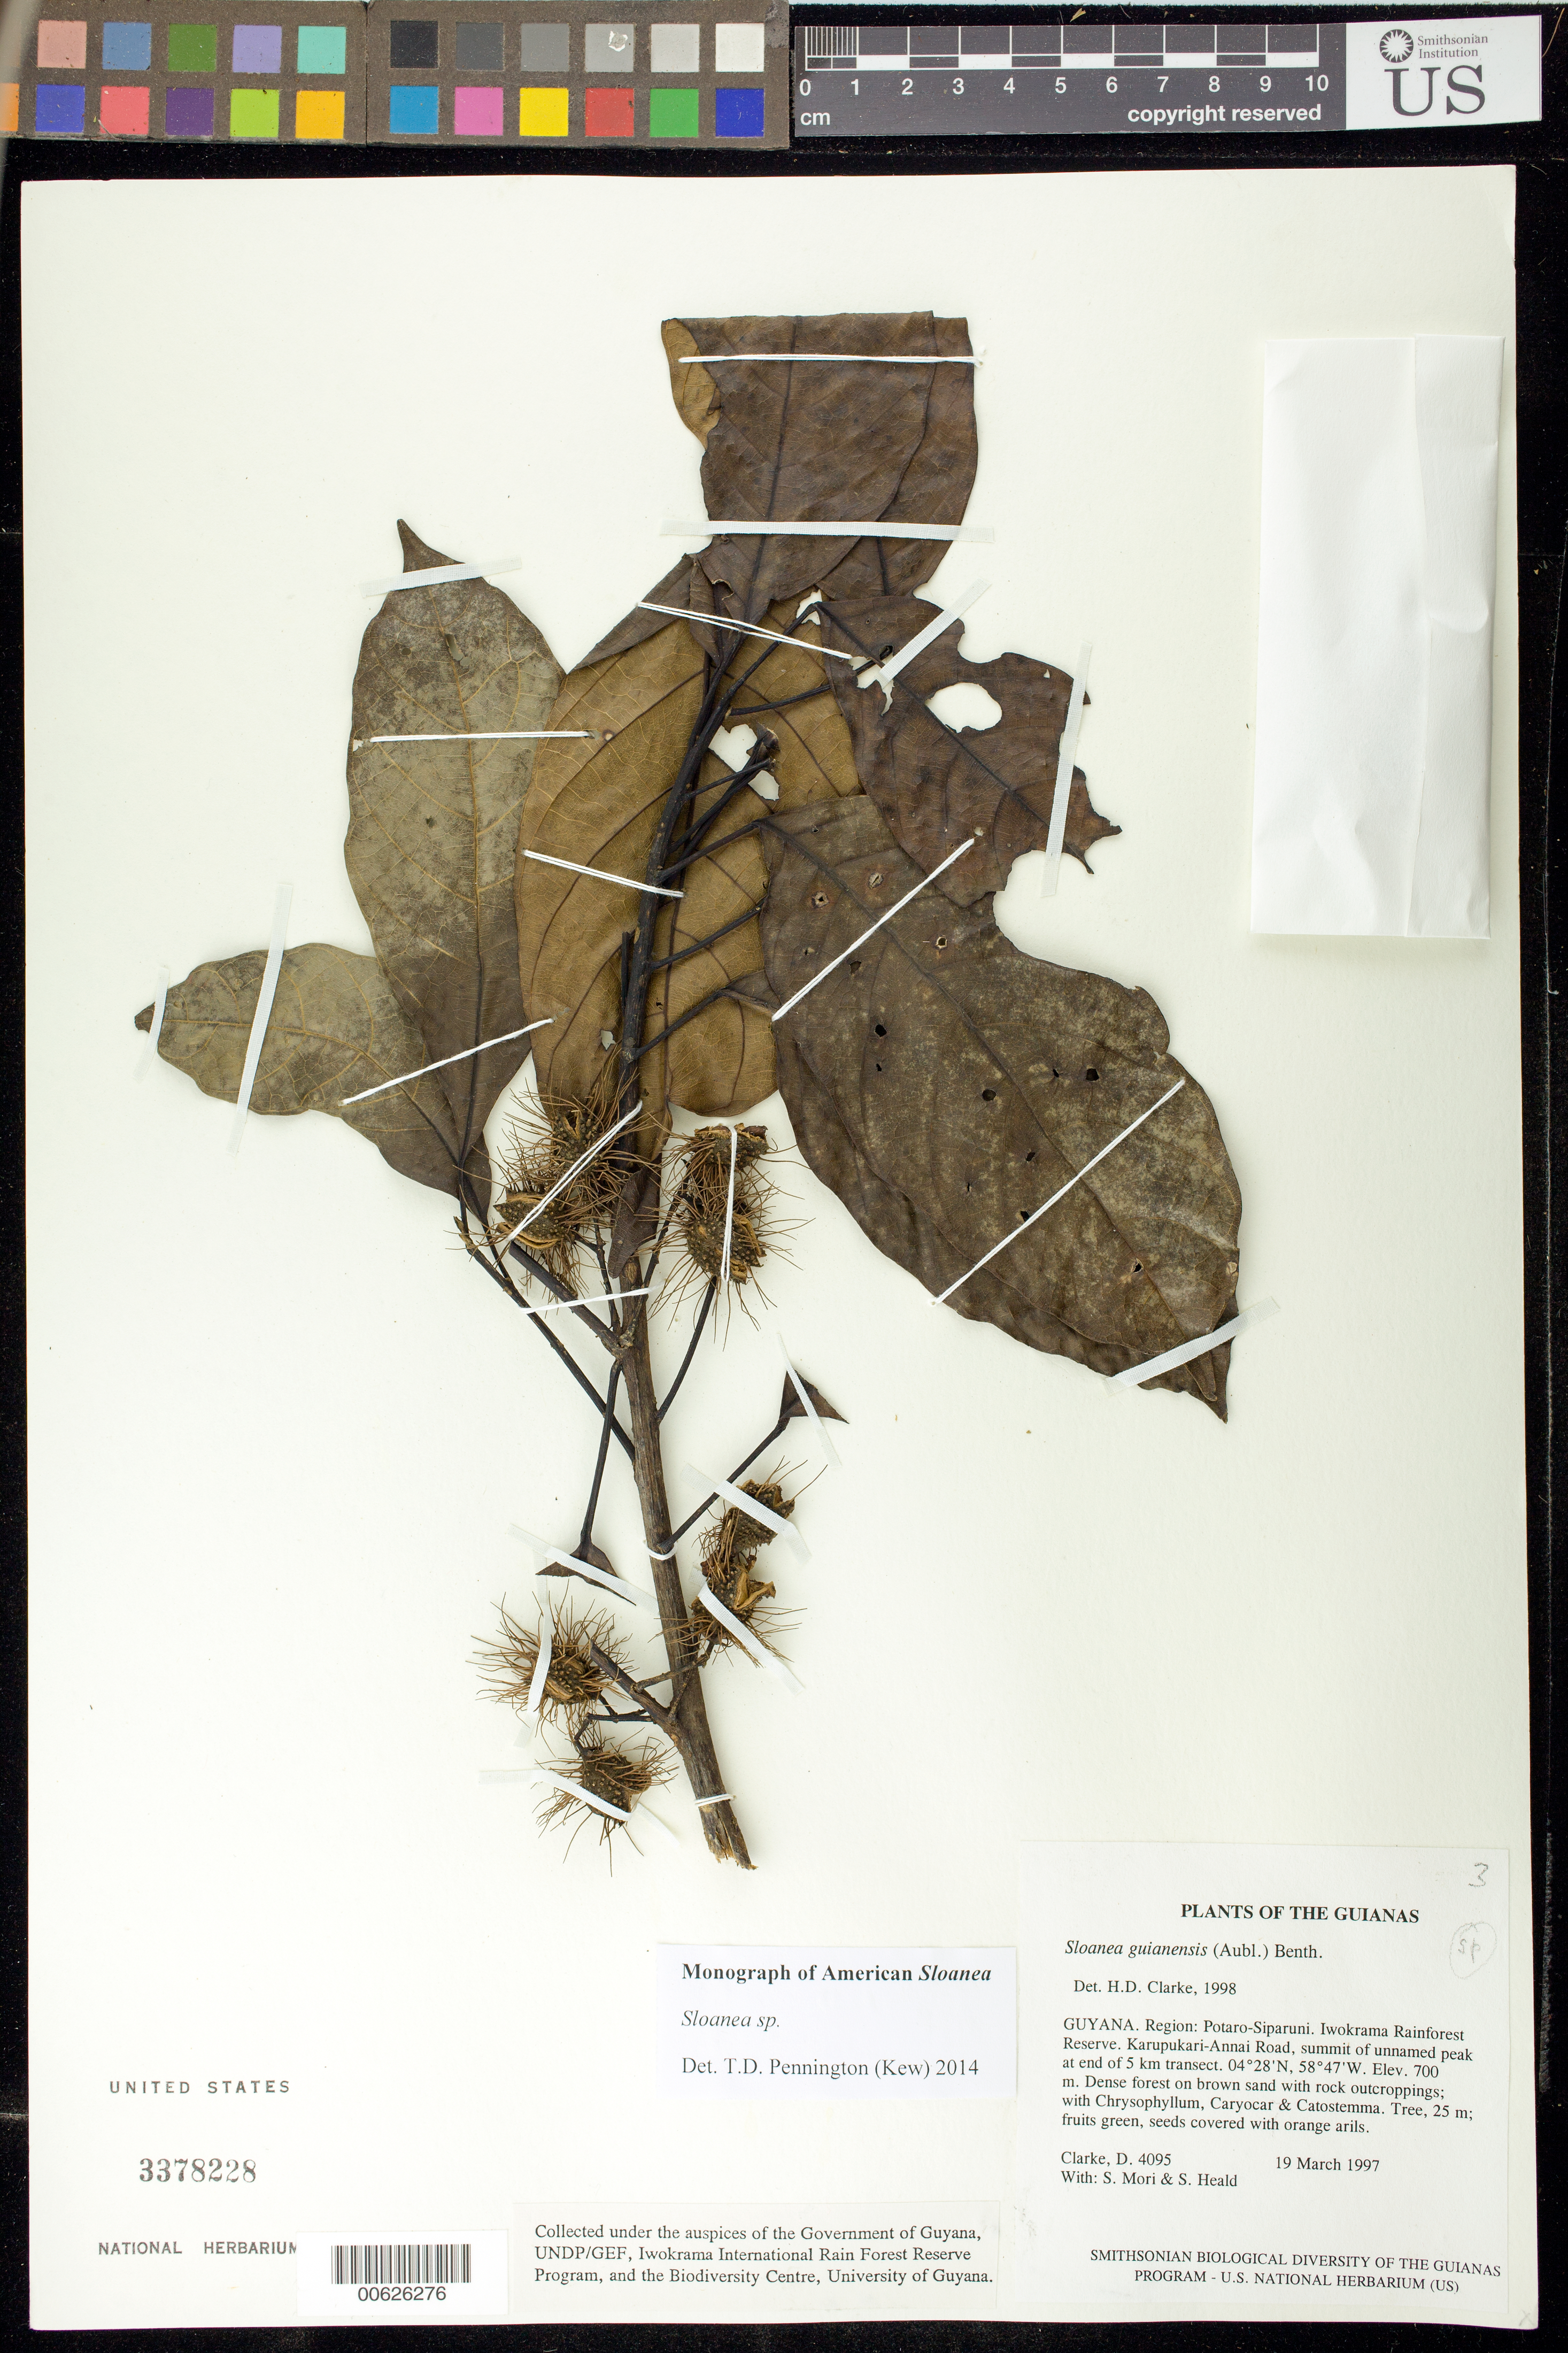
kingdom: Plantae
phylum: Tracheophyta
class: Magnoliopsida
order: Oxalidales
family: Elaeocarpaceae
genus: Sloanea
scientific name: Sloanea sp.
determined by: Pennington, T. D., (K)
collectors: H. D. Clarke, S. Mori & S. Heald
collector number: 4095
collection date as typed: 19 March 1997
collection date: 1997-03-19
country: Guyana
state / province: Potaro-Siparuni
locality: Iwokrama Rainforest Reserve. Karupukari-Annai Road, summit of unnamed peak at end of 5 km transect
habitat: Dense forest on brown sand with rock outcroppings; with Chrysophyllum, Caryocar & Catostemma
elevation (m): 700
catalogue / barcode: US 3378228